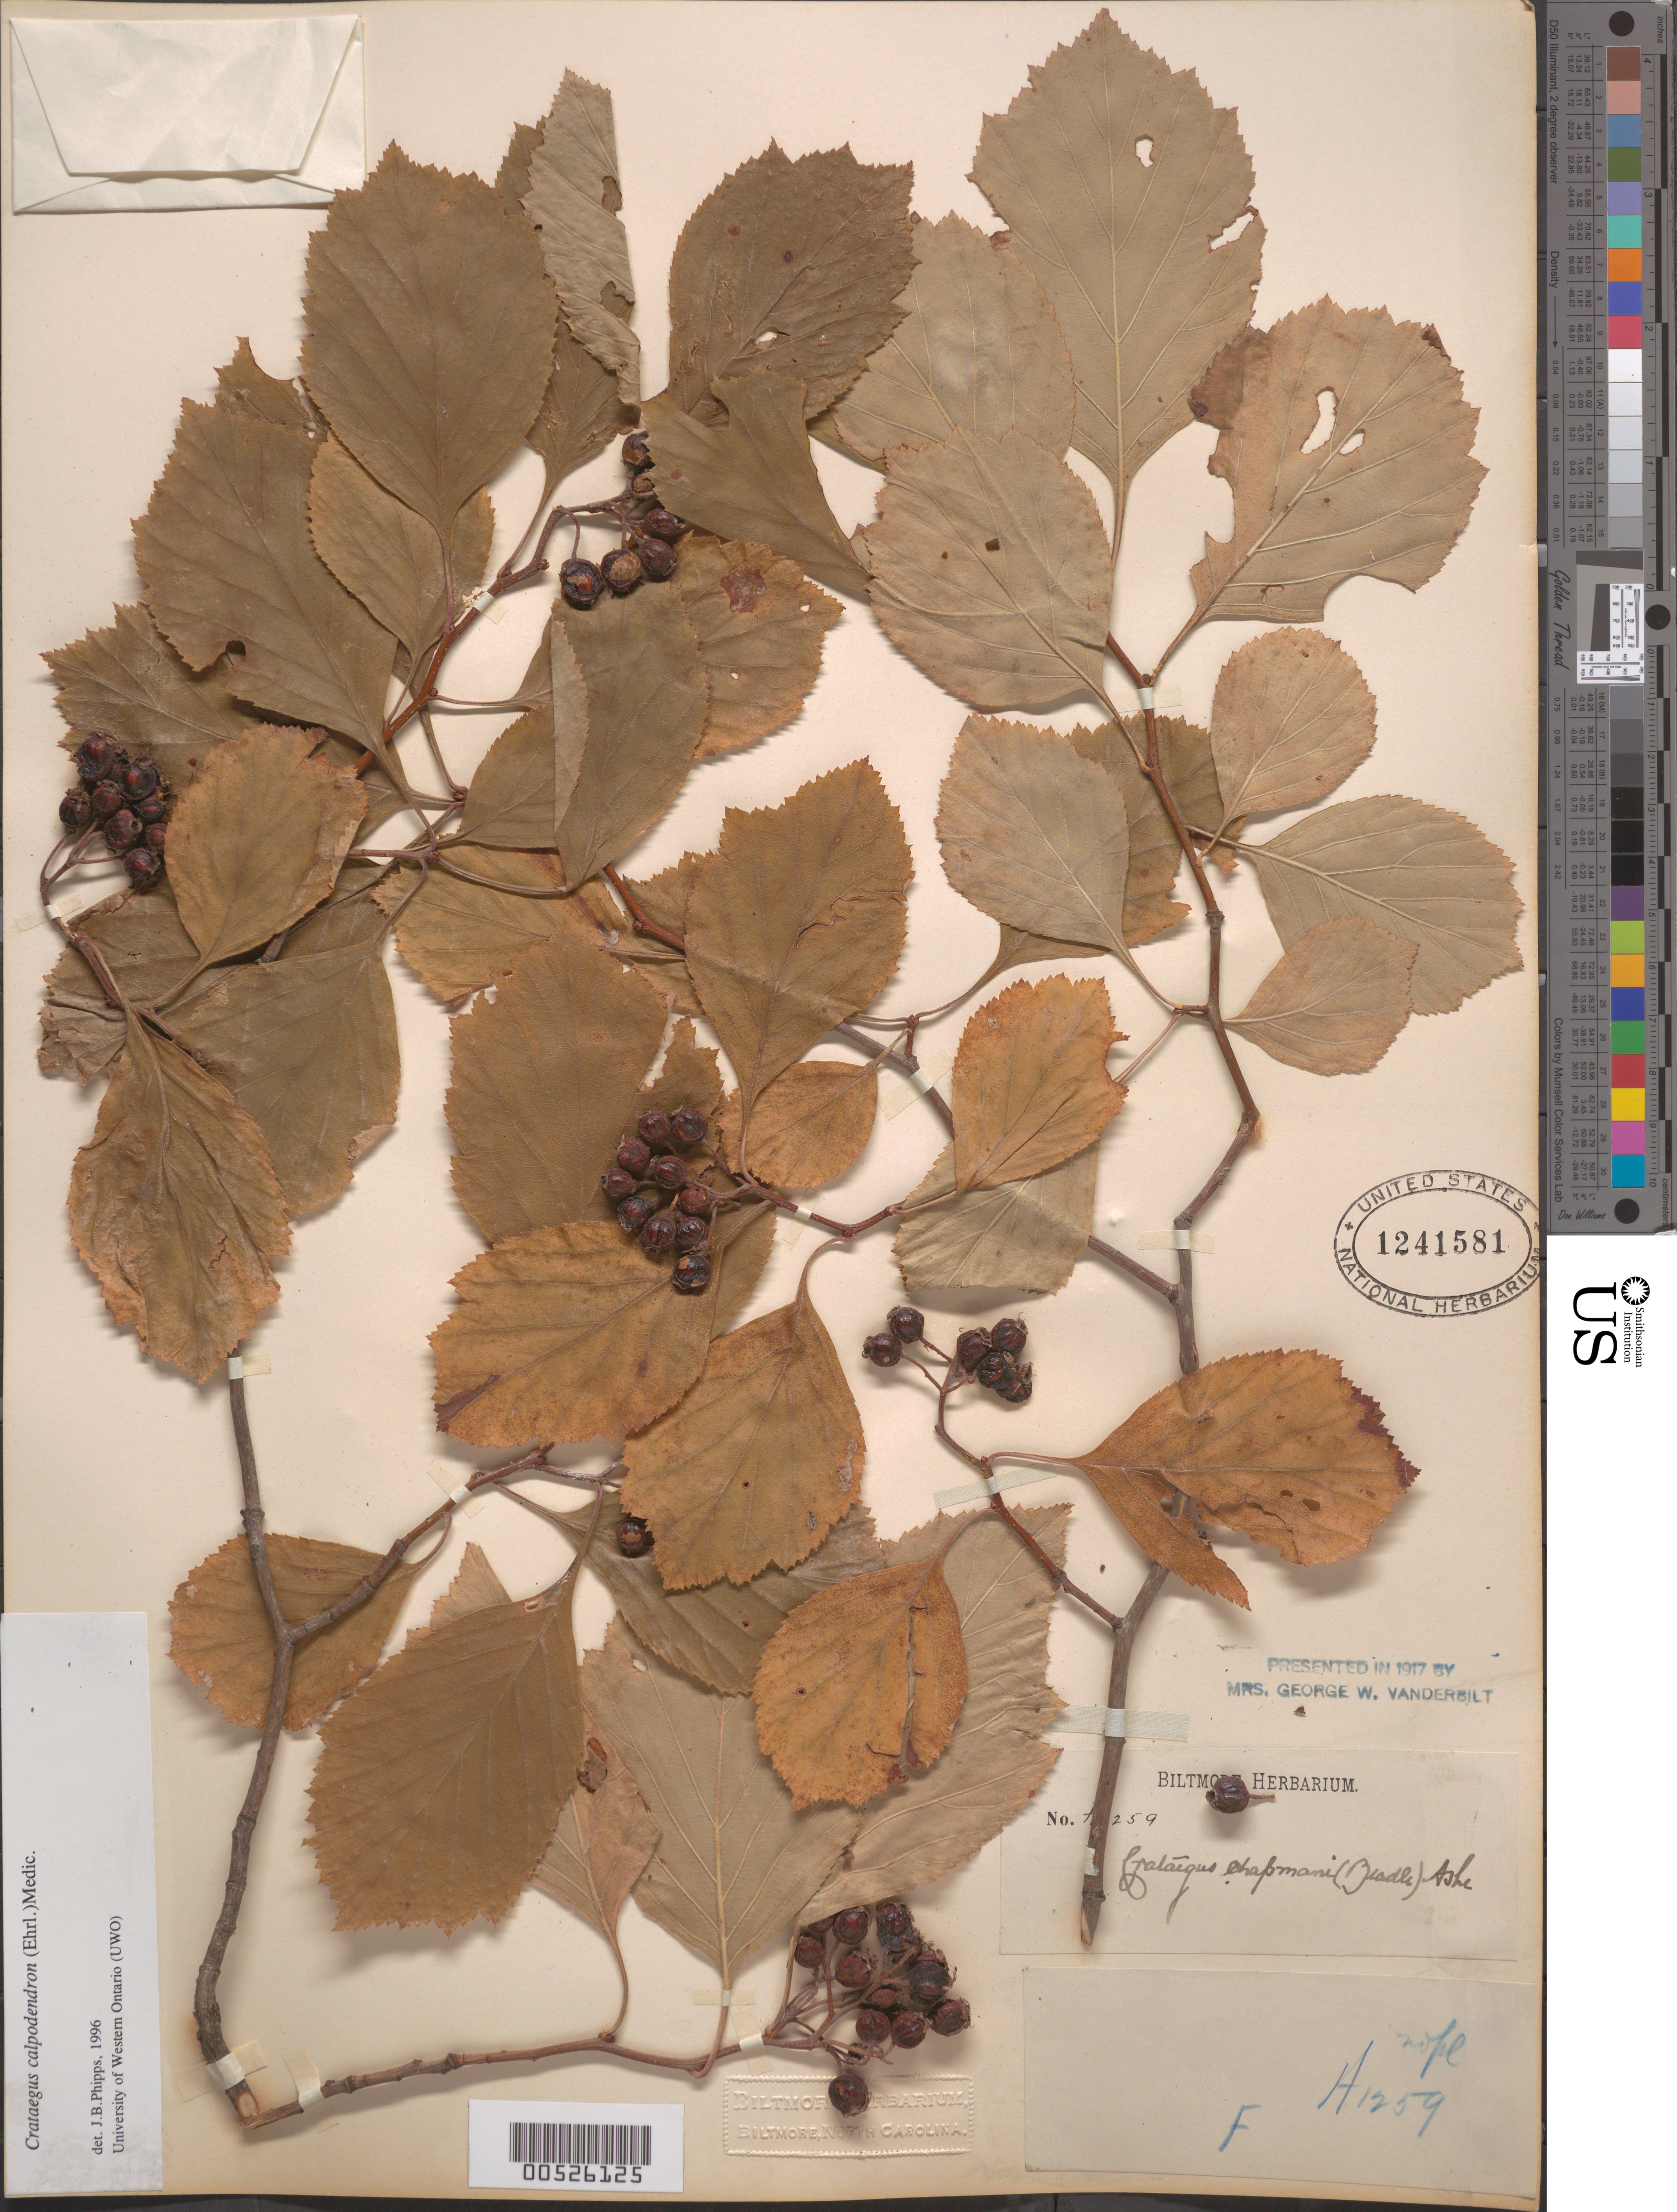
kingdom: Plantae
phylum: Tracheophyta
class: Magnoliopsida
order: Rosales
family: Rosaceae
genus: Crataegus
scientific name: Crataegus calpodendron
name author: (Ehrh.) Medik.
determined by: Phipps, James B., (UWO), University of Western Ontario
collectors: ex herb. Biltmore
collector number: H1259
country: United States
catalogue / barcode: US 1241581